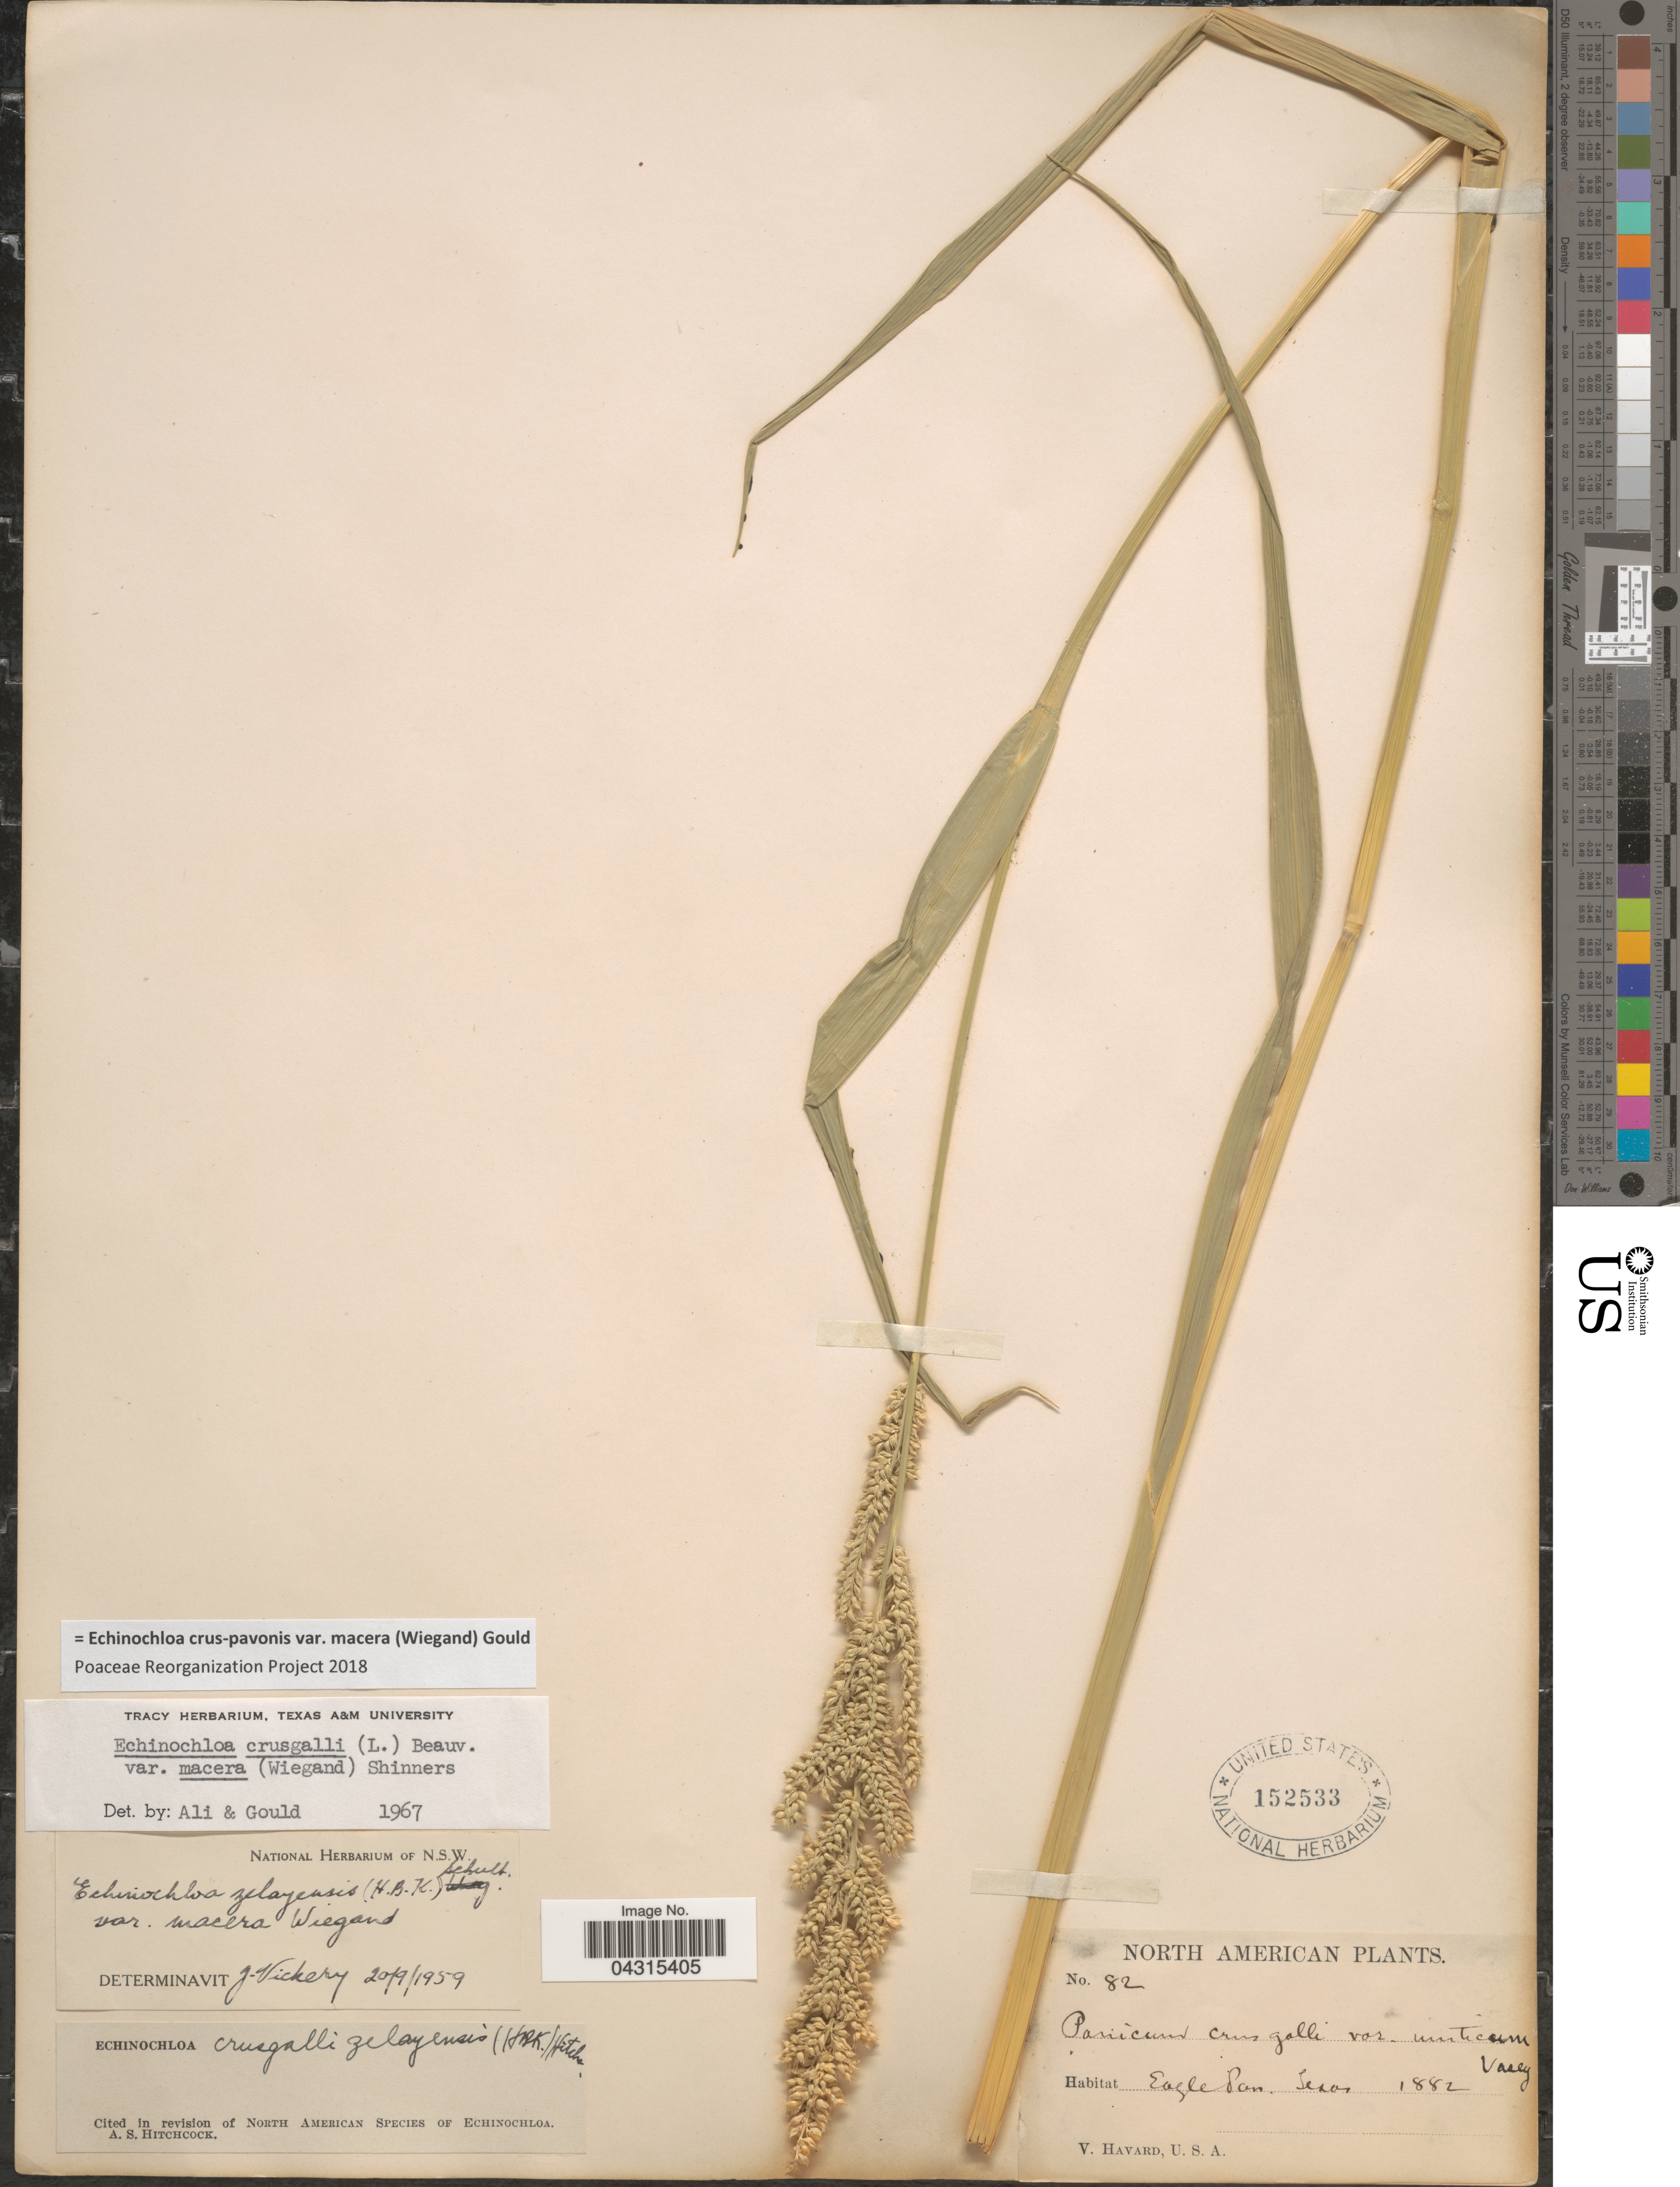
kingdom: Plantae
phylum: Tracheophyta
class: Liliopsida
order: Poales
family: Poaceae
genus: Echinochloa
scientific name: Echinochloa crus-pavonis var. macera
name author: (Wiegand) Gould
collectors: V. Havard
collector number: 82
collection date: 1882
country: United States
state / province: Texas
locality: Eagle Pass.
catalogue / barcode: US 152533